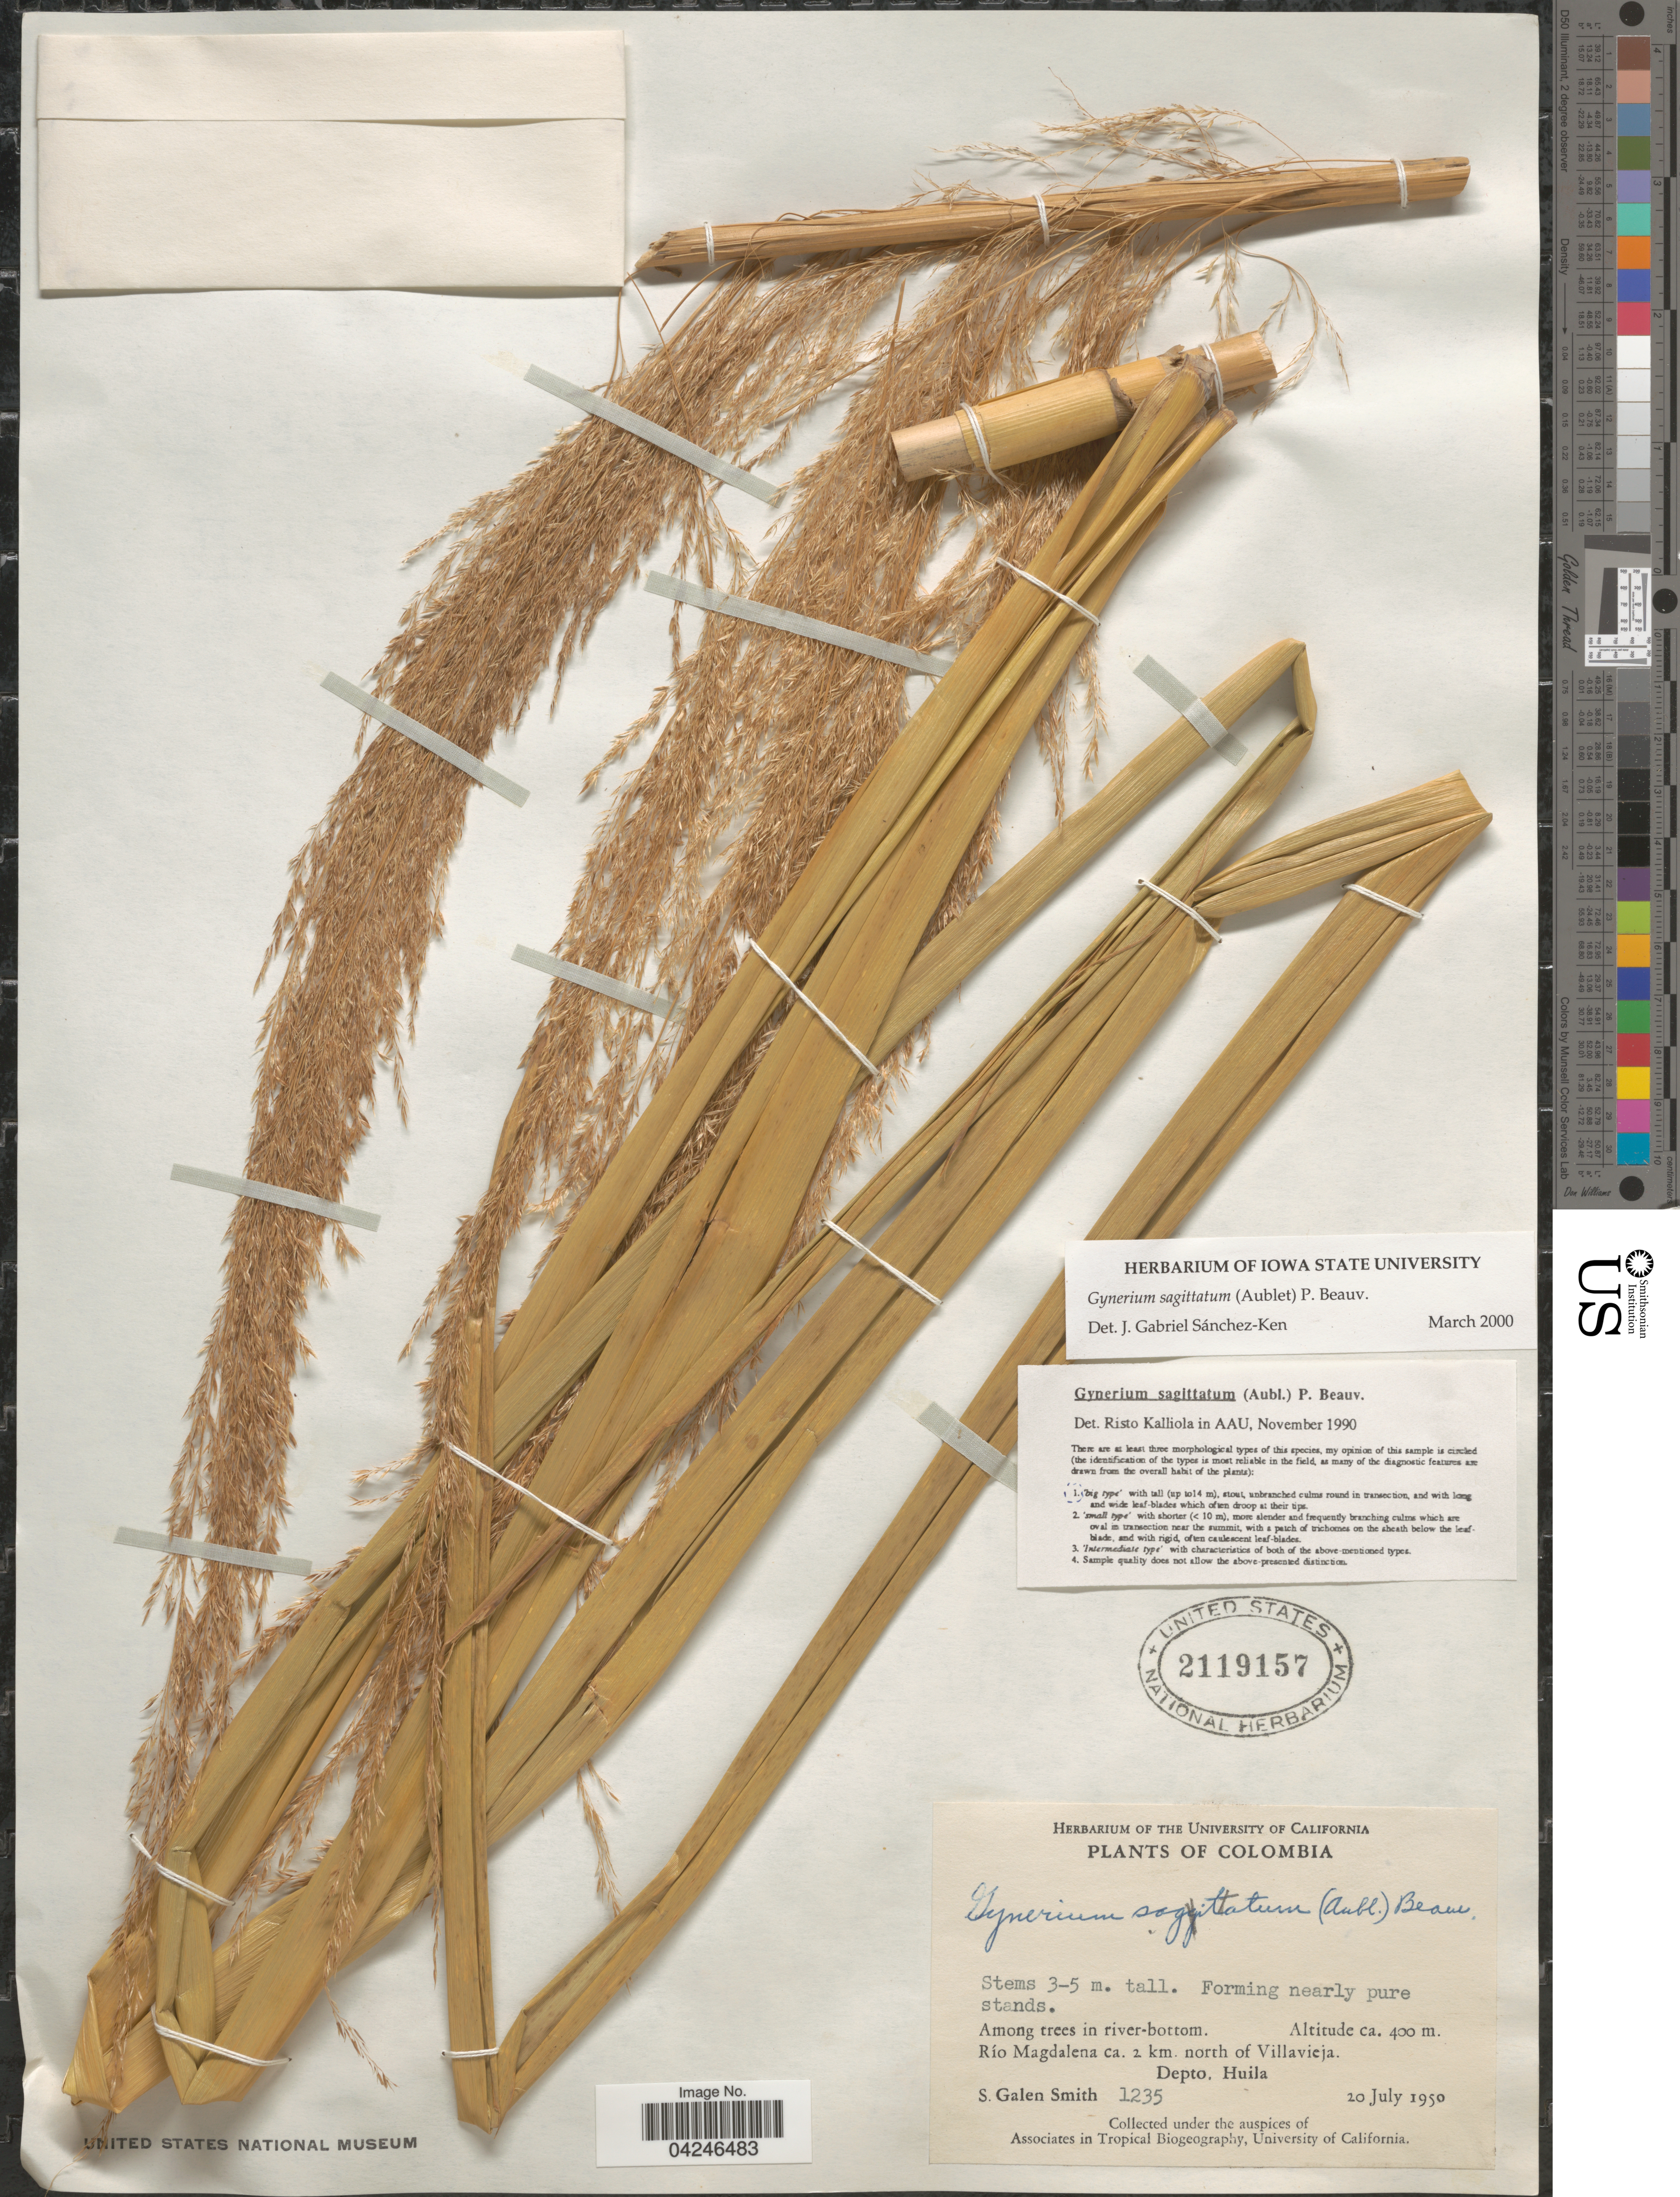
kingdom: Plantae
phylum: Tracheophyta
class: Liliopsida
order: Poales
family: Poaceae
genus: Gynerium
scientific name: Gynerium sagittatum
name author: (Aubl.) P. Beauv.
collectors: S. G. Smith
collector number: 1235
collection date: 1950-07-20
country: Colombia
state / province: Huila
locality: Río Magdalena ca. 2 km. north of Villavieja. Depto. Huila.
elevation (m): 400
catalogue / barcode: US 2119157